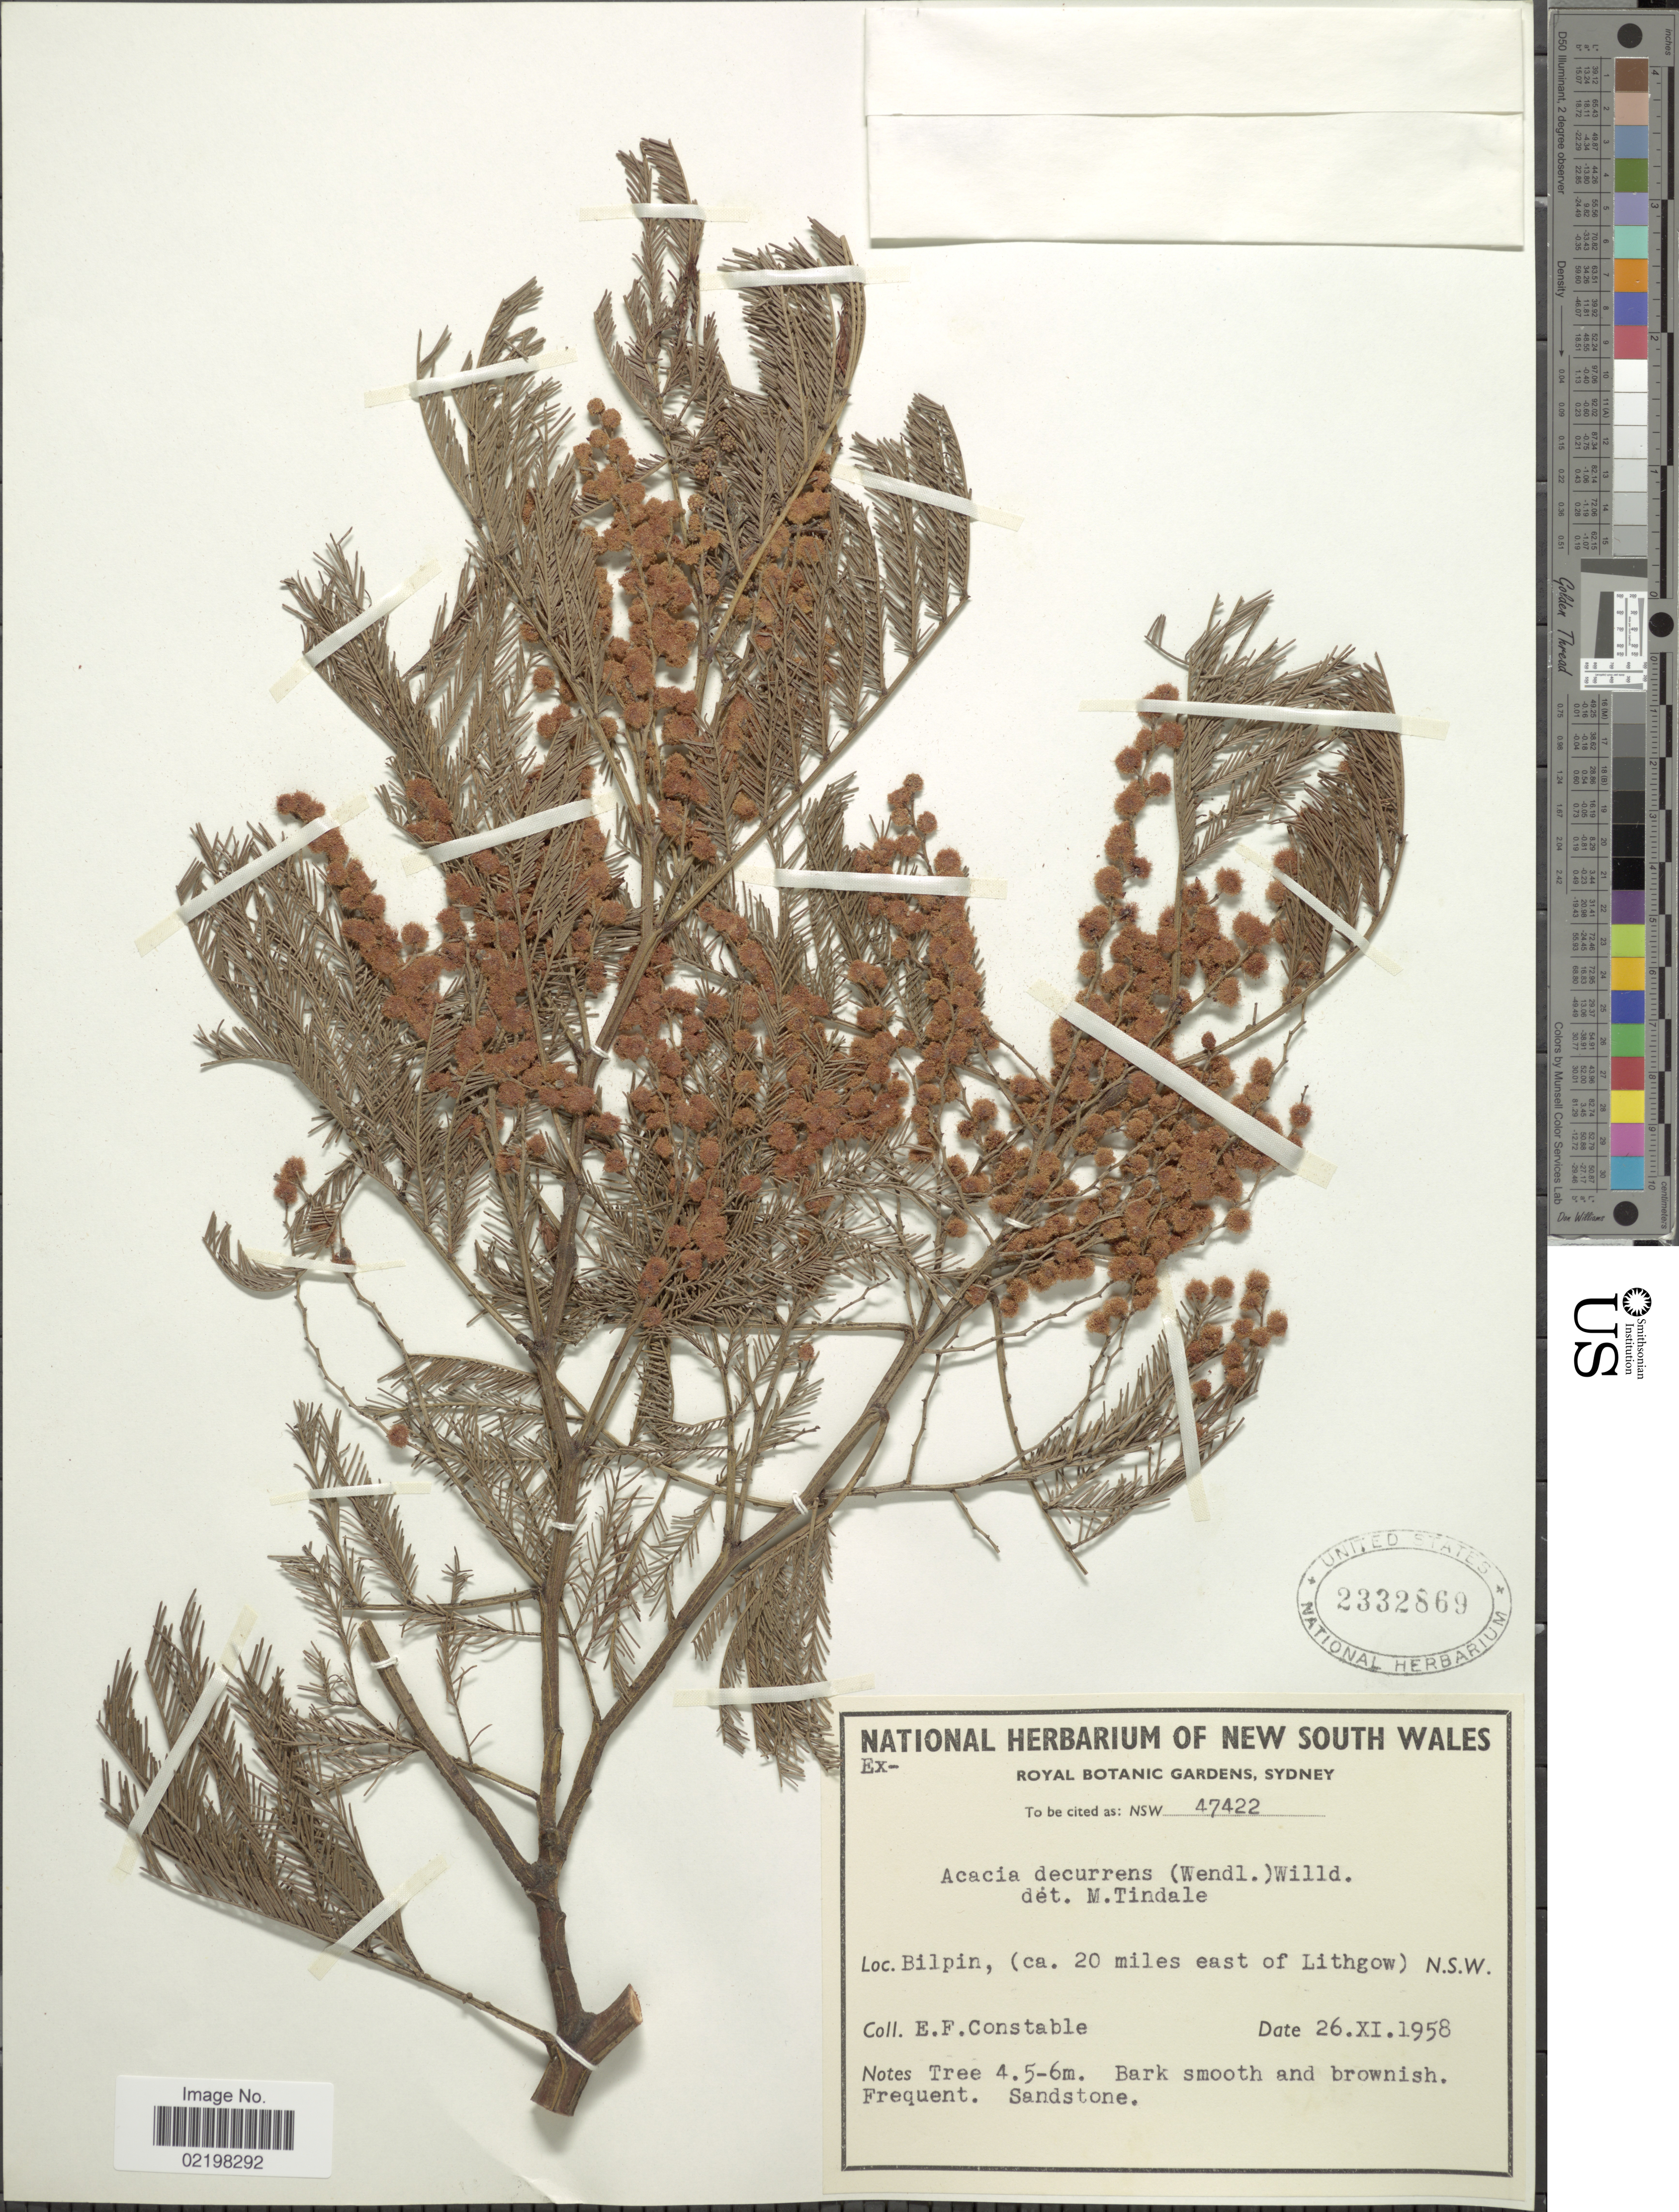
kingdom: Plantae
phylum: Tracheophyta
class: Magnoliopsida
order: Fabales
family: Fabaceae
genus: Acacia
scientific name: Acacia decurrens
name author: (J.C. Wendl.) Willd.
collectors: E. F. Constable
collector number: NSW 47522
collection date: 1958-11-26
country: Australia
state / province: New South Wales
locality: Bilpin, (ca. 20 miles east of Lithgow)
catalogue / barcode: US 2332869